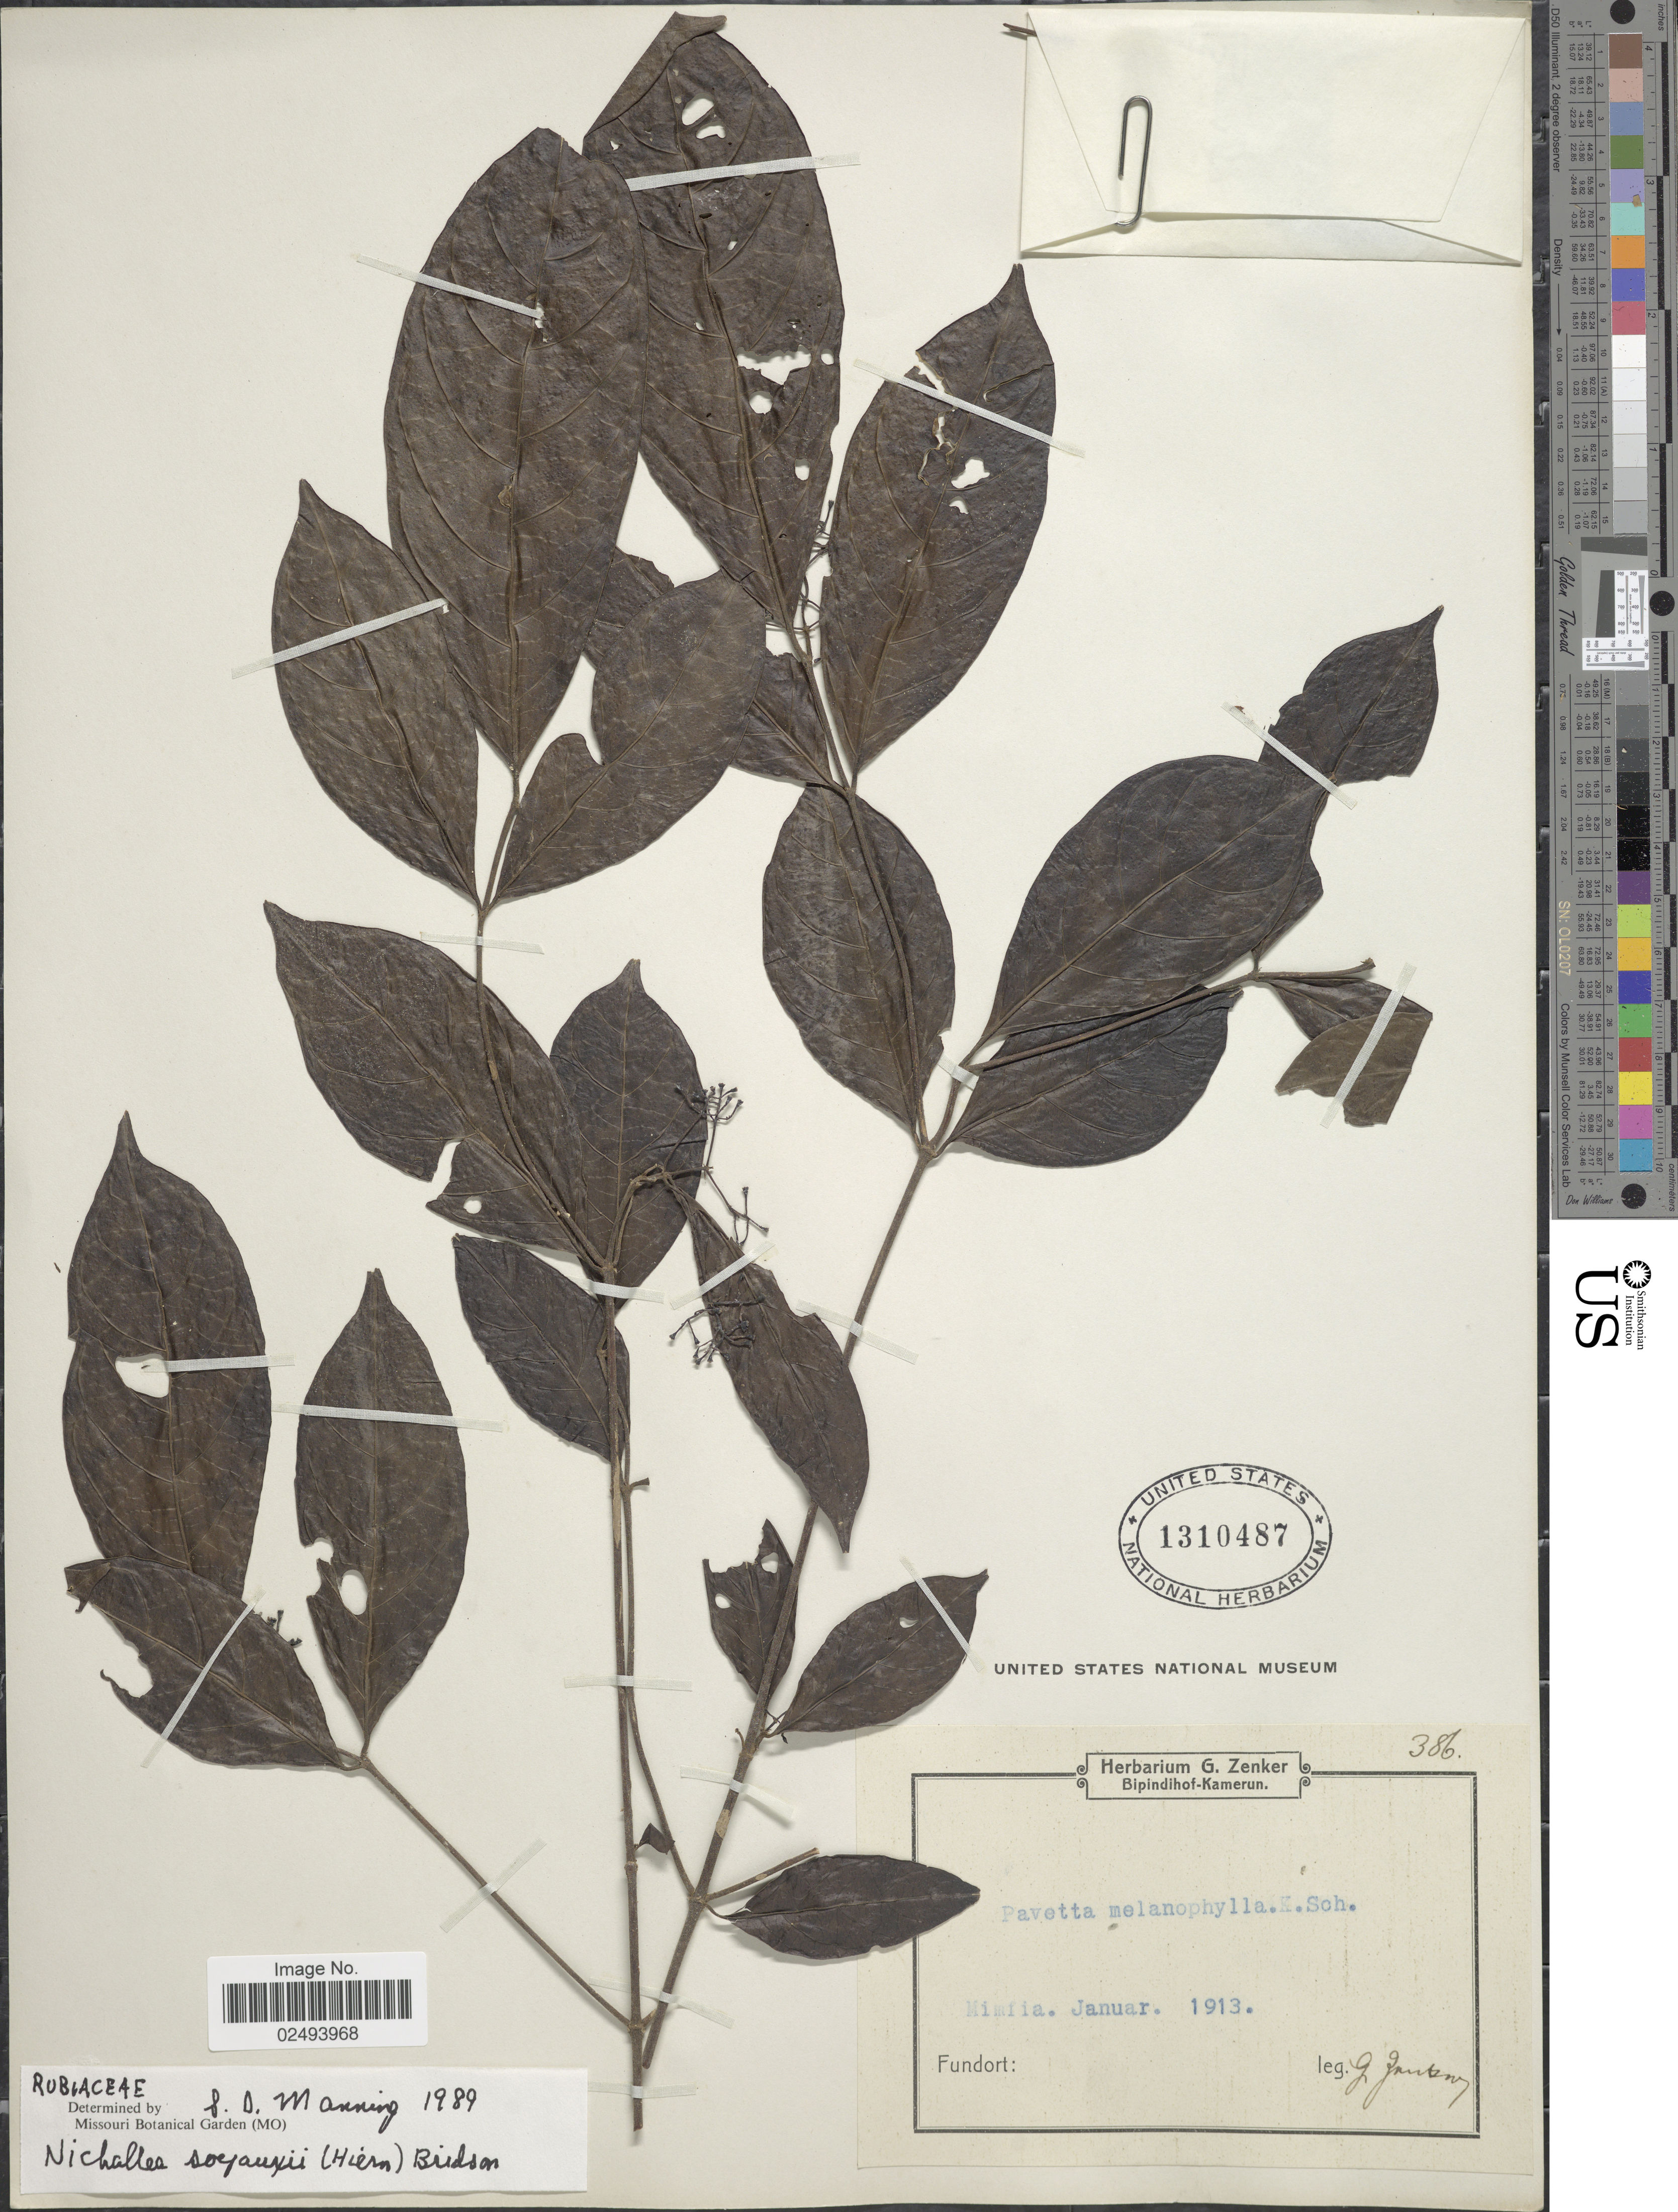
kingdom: Plantae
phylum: Tracheophyta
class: Magnoliopsida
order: Gentianales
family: Rubiaceae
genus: Nichallea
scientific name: Nichallea soyauxii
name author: (Hiern) Bridson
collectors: G. A. Zenker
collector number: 386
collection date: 1913-01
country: Cameroon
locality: Mimfia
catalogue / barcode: US 1310487